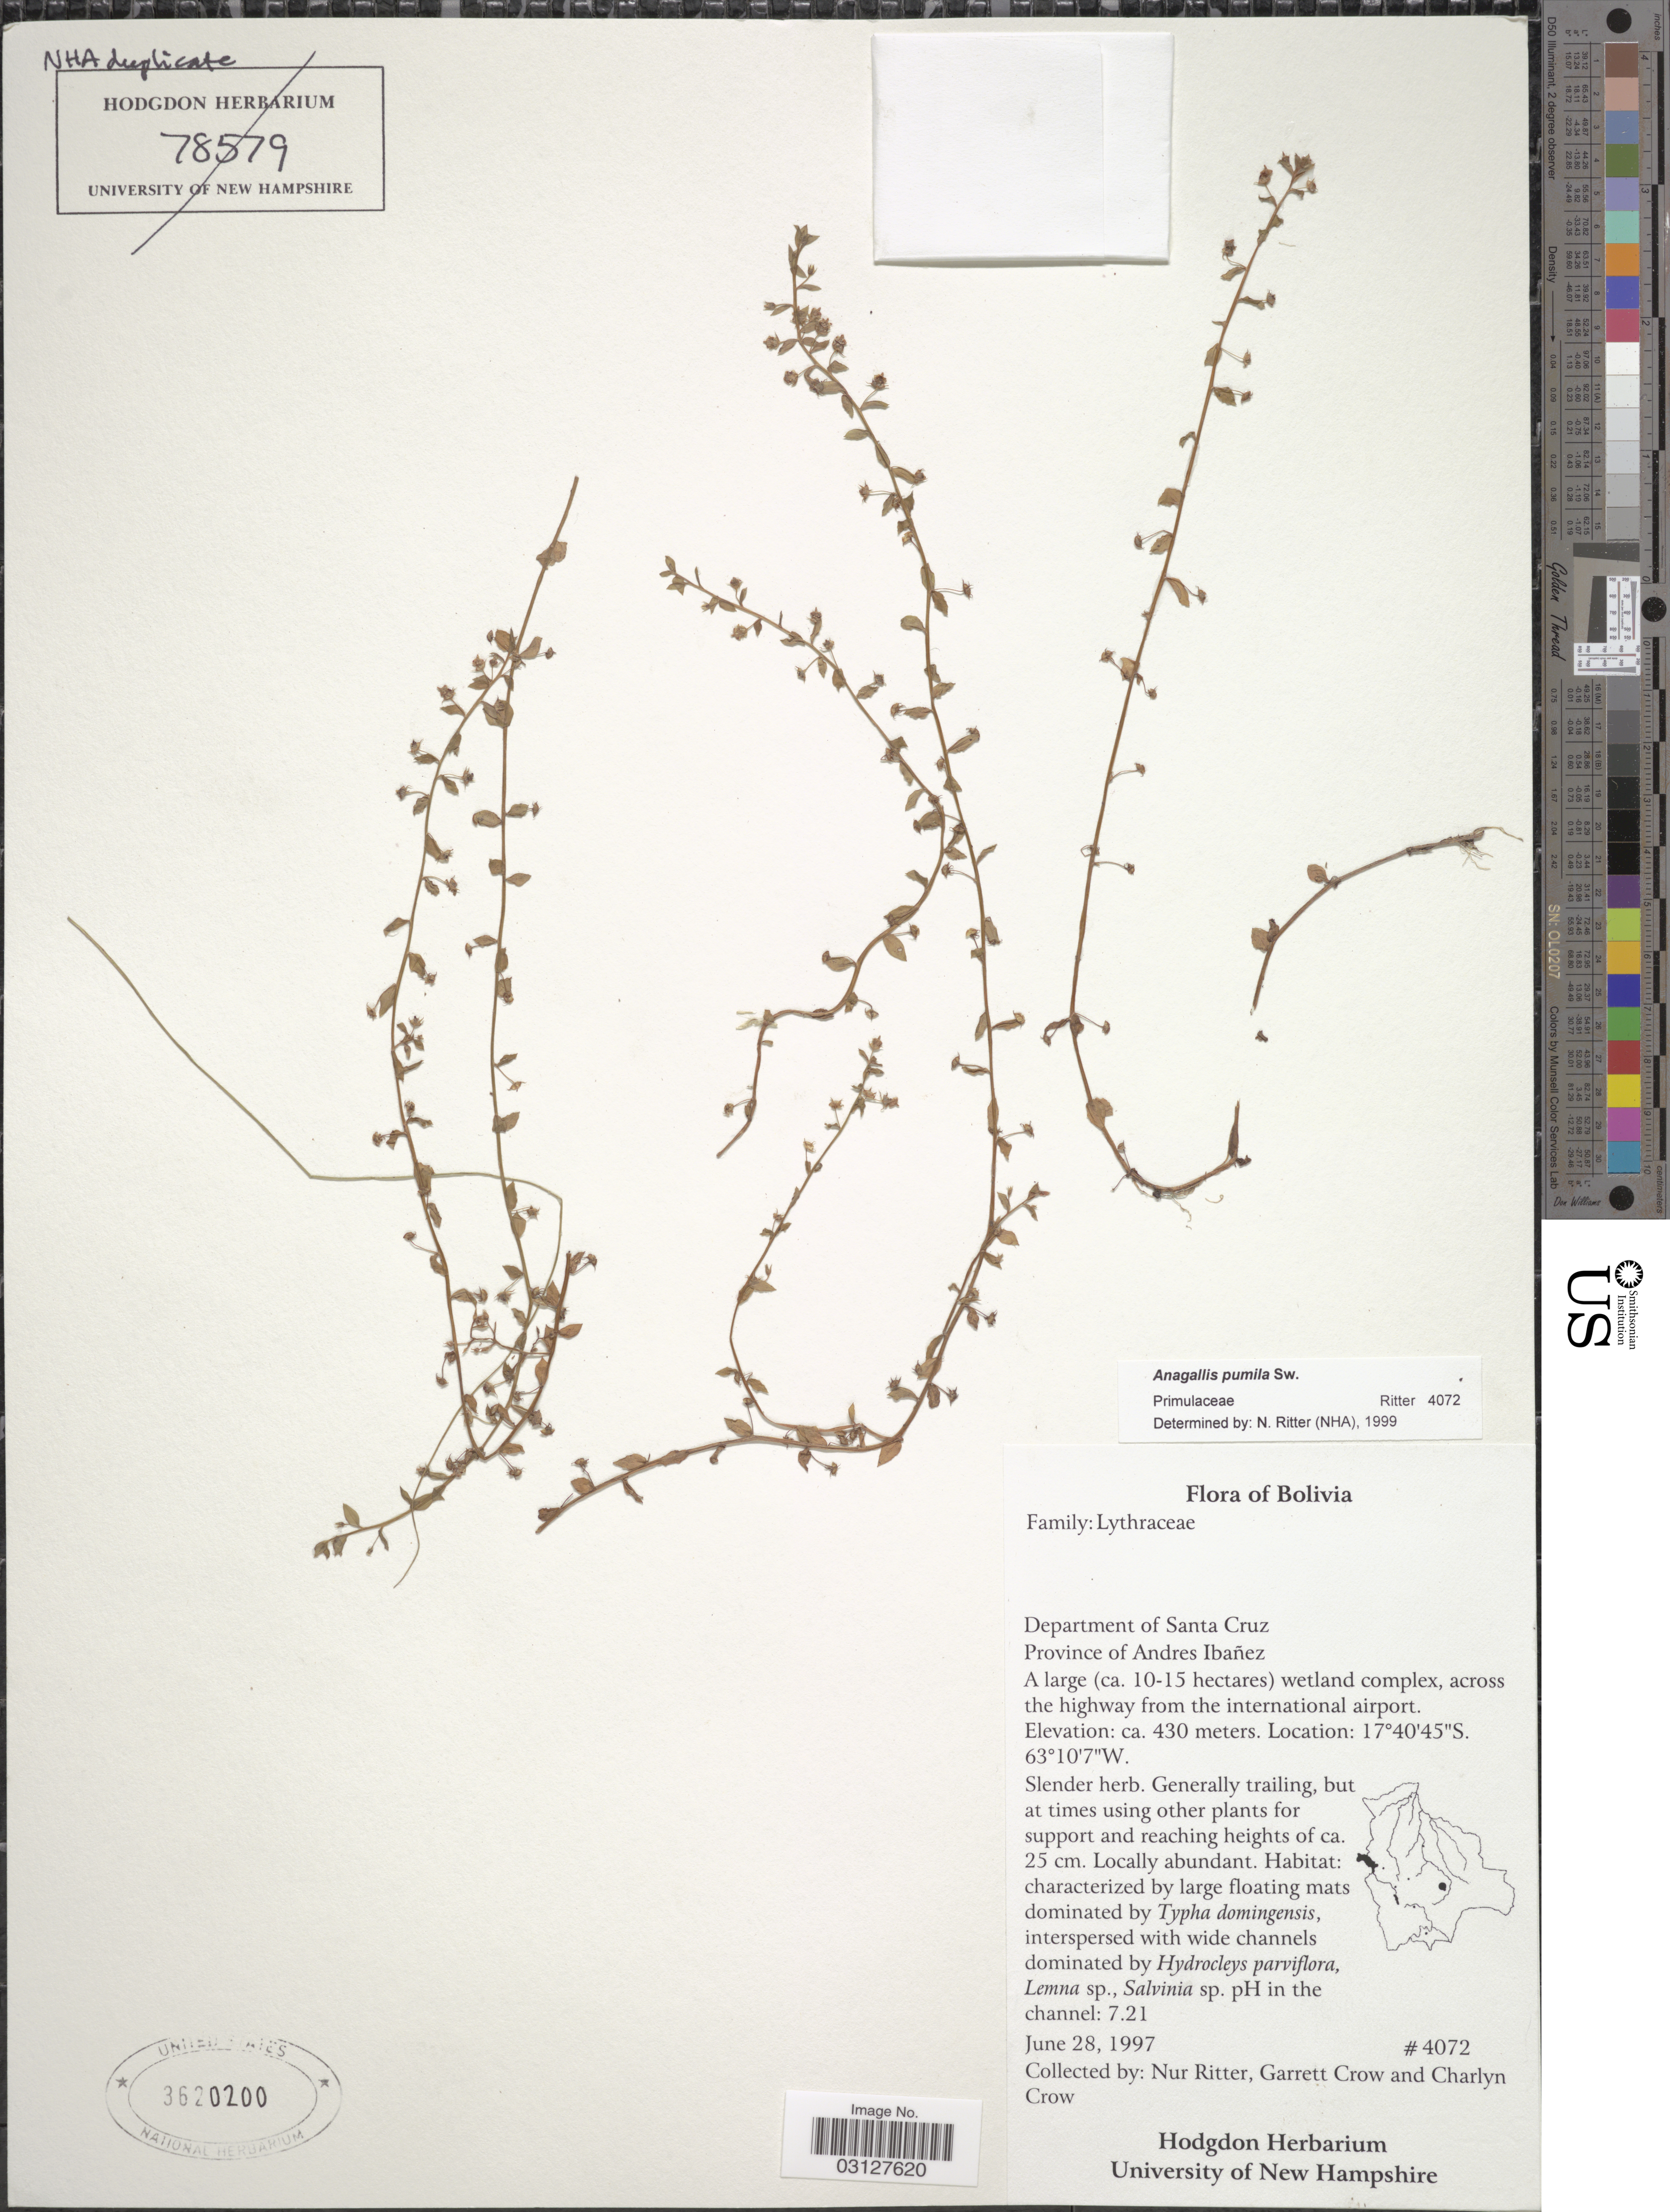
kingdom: Plantae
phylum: Tracheophyta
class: Magnoliopsida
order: Ericales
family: Primulaceae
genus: Anagallis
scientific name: Anagallis pumila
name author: Sw.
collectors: N. Ritter, G. E. Crow & C. Crow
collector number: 4072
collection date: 1997-06-28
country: Bolivia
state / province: Santa Cruz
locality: Department of Santa Cruz, Province of Andres Ibañez, A large (ca. 10-15 hectares) wetland complex, across the highway from the international airport.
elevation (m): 430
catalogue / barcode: US 3620200